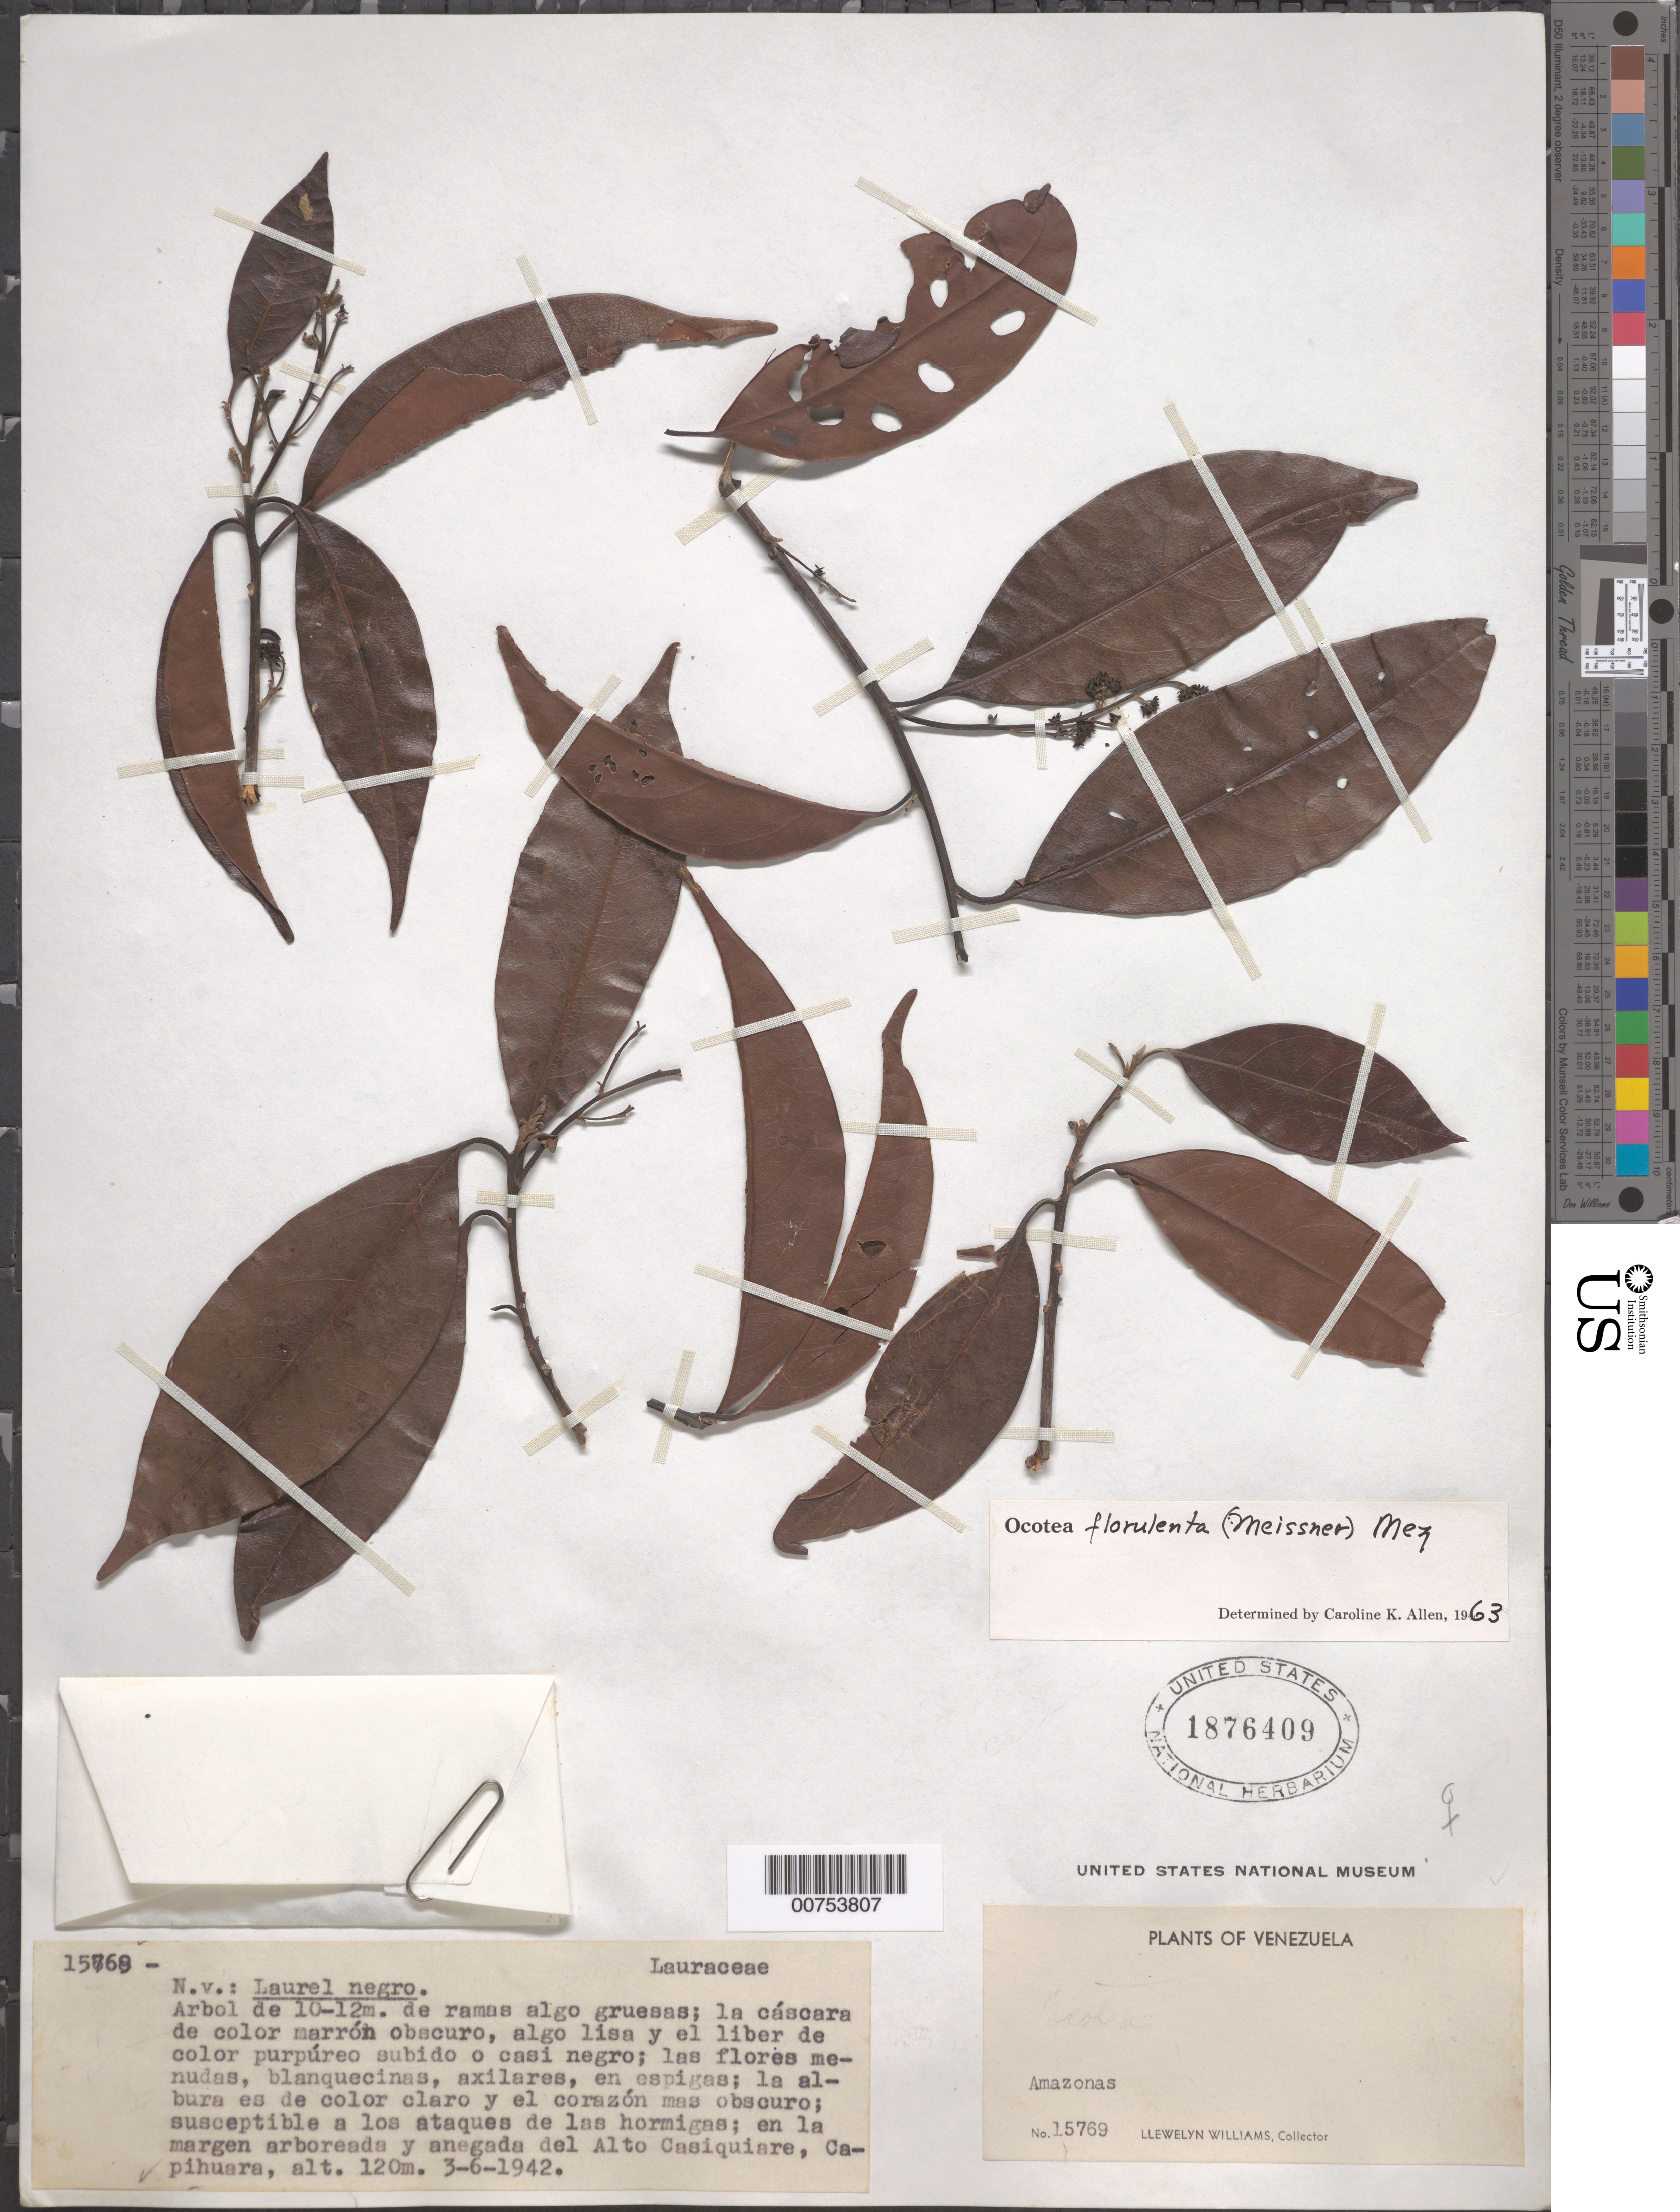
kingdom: Plantae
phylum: Tracheophyta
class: Magnoliopsida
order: Laurales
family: Lauraceae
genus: Ocotea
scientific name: Ocotea florulenta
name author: (Hieron.) Mez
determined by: Allen, C. K.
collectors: Ll. Williams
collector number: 15769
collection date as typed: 3-Jun-42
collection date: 1942-06-03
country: Venezuela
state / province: Amazonas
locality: Capihuara, Alto Casiquiare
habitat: Margen arboreada y anegada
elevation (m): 120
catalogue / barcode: US 1876409